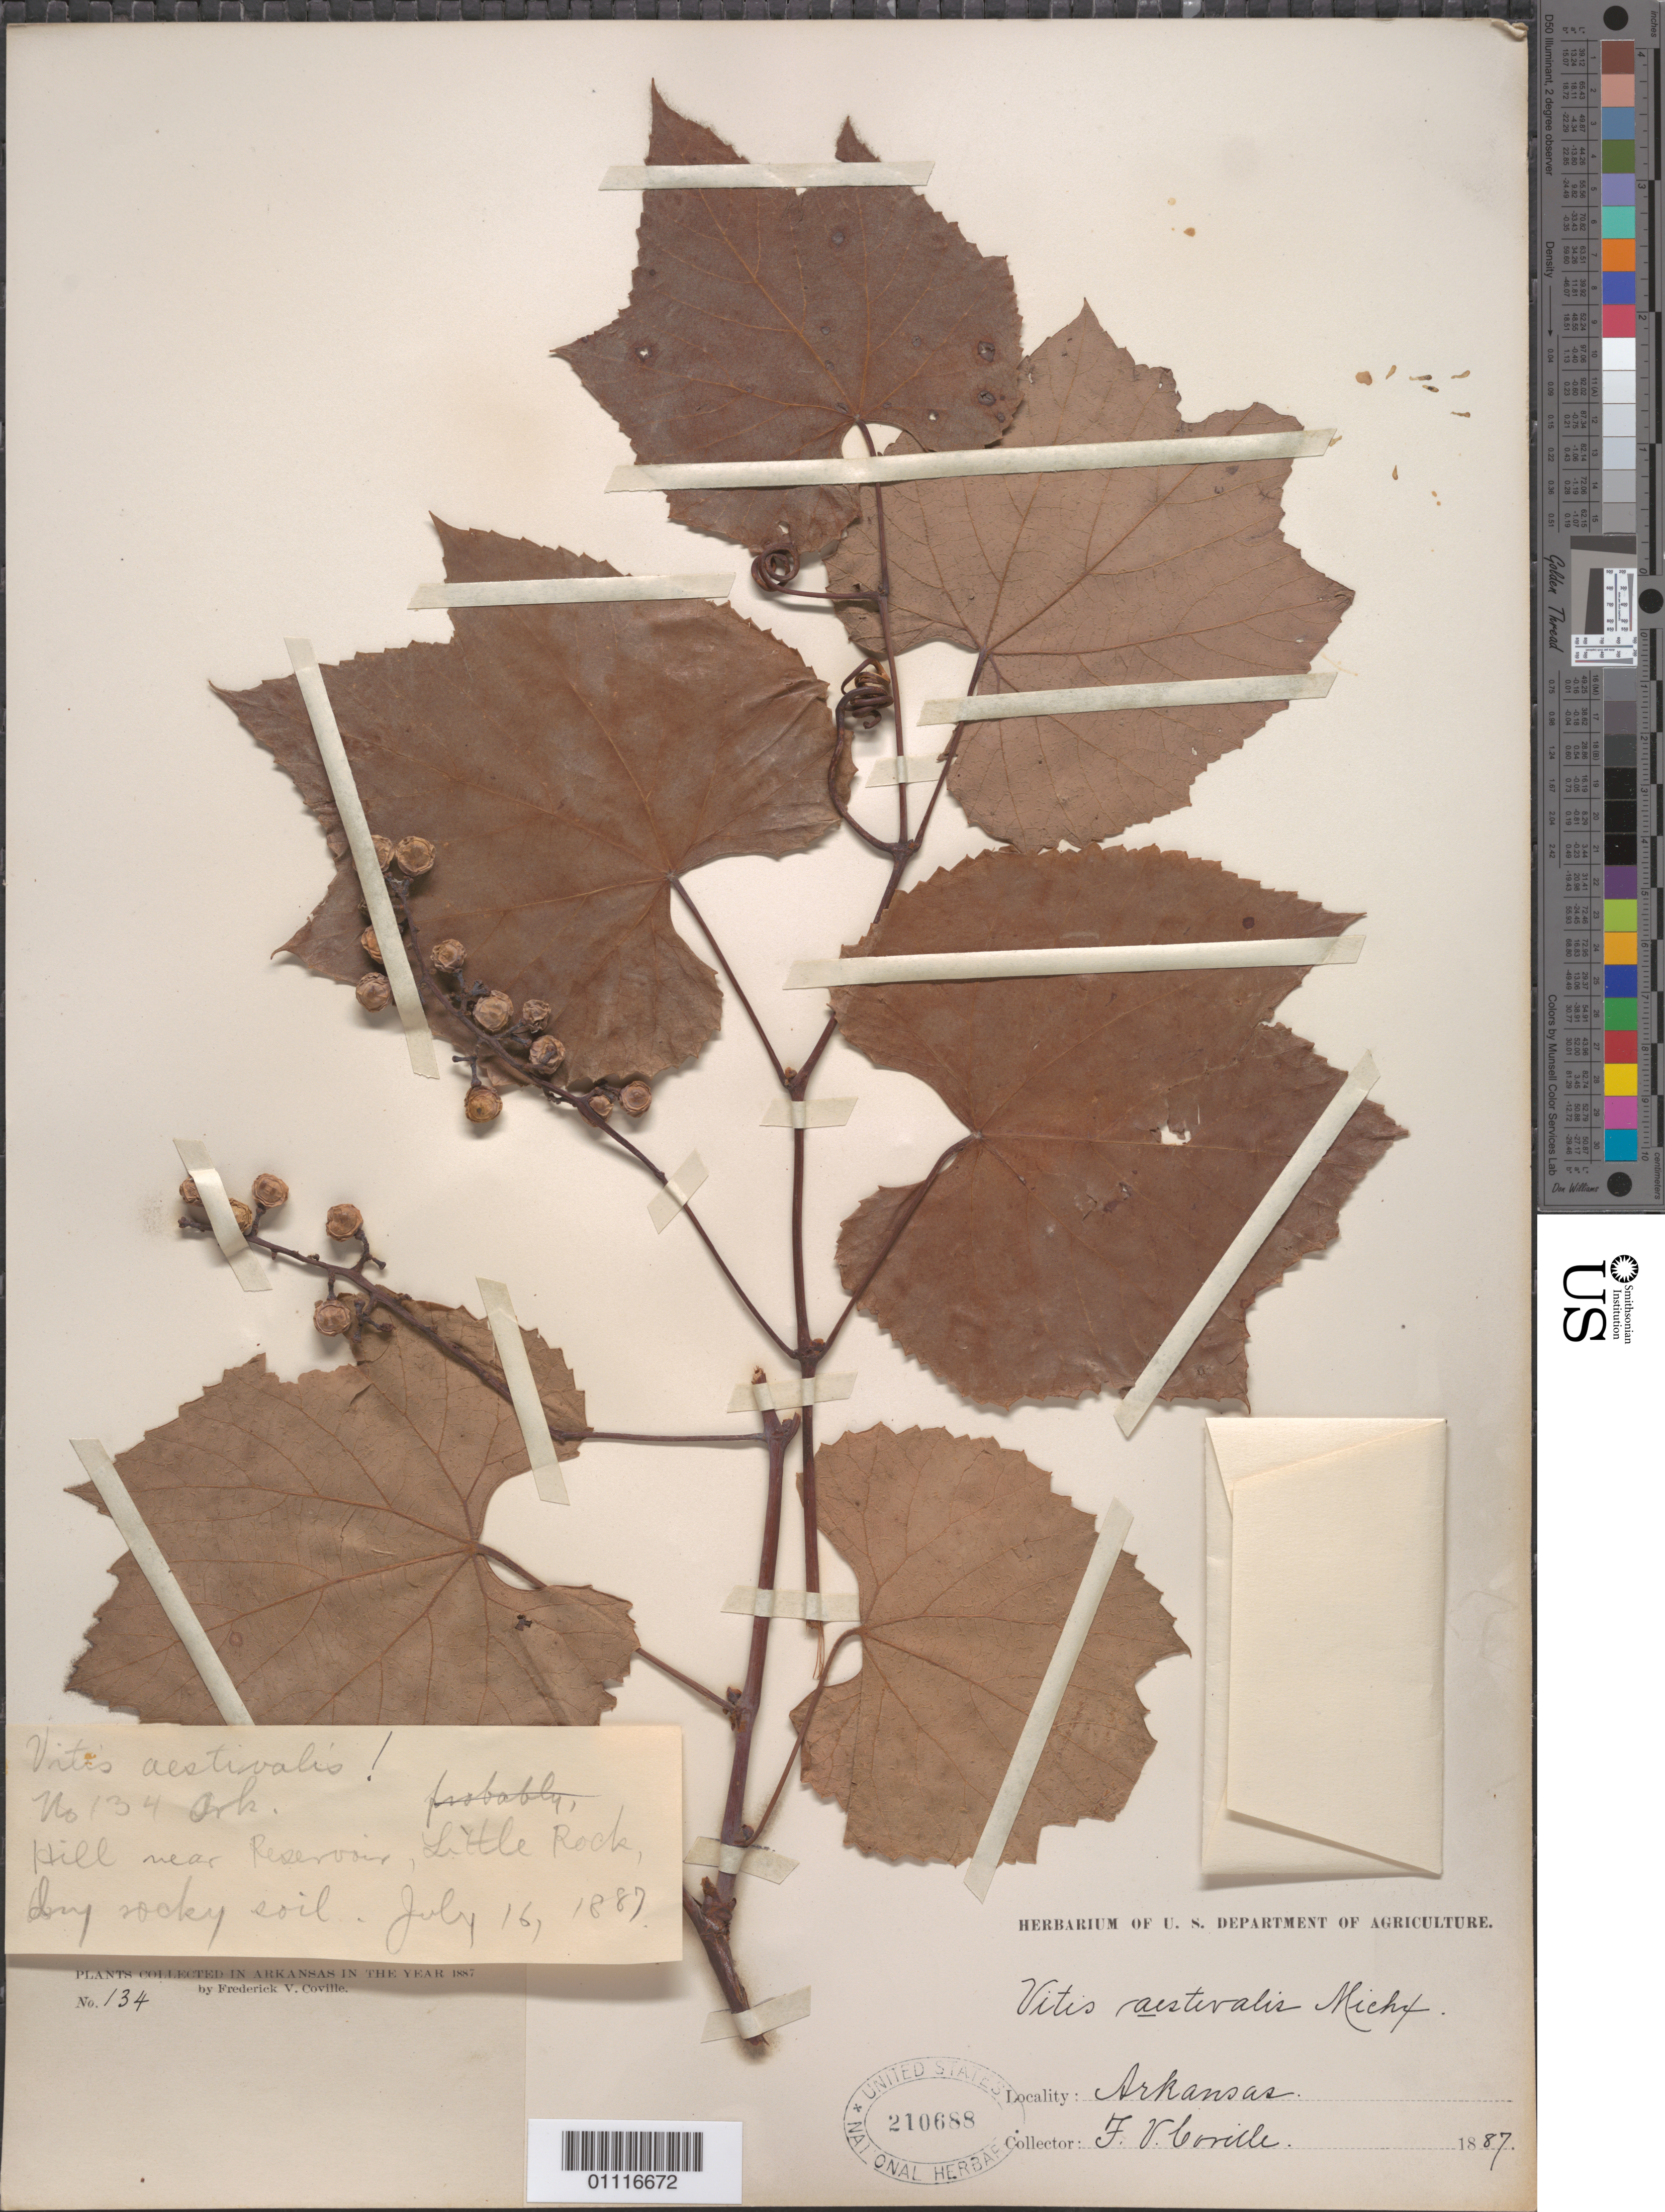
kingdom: Plantae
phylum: Tracheophyta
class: Magnoliopsida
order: Vitales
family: Vitaceae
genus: Vitis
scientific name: Vitis aestivalis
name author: Michx.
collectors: F. V. Coville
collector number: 134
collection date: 1887-07-16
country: United States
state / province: Arkansas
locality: Hill near Reservoir, Little Rock, dry socky soil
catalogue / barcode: US 210688